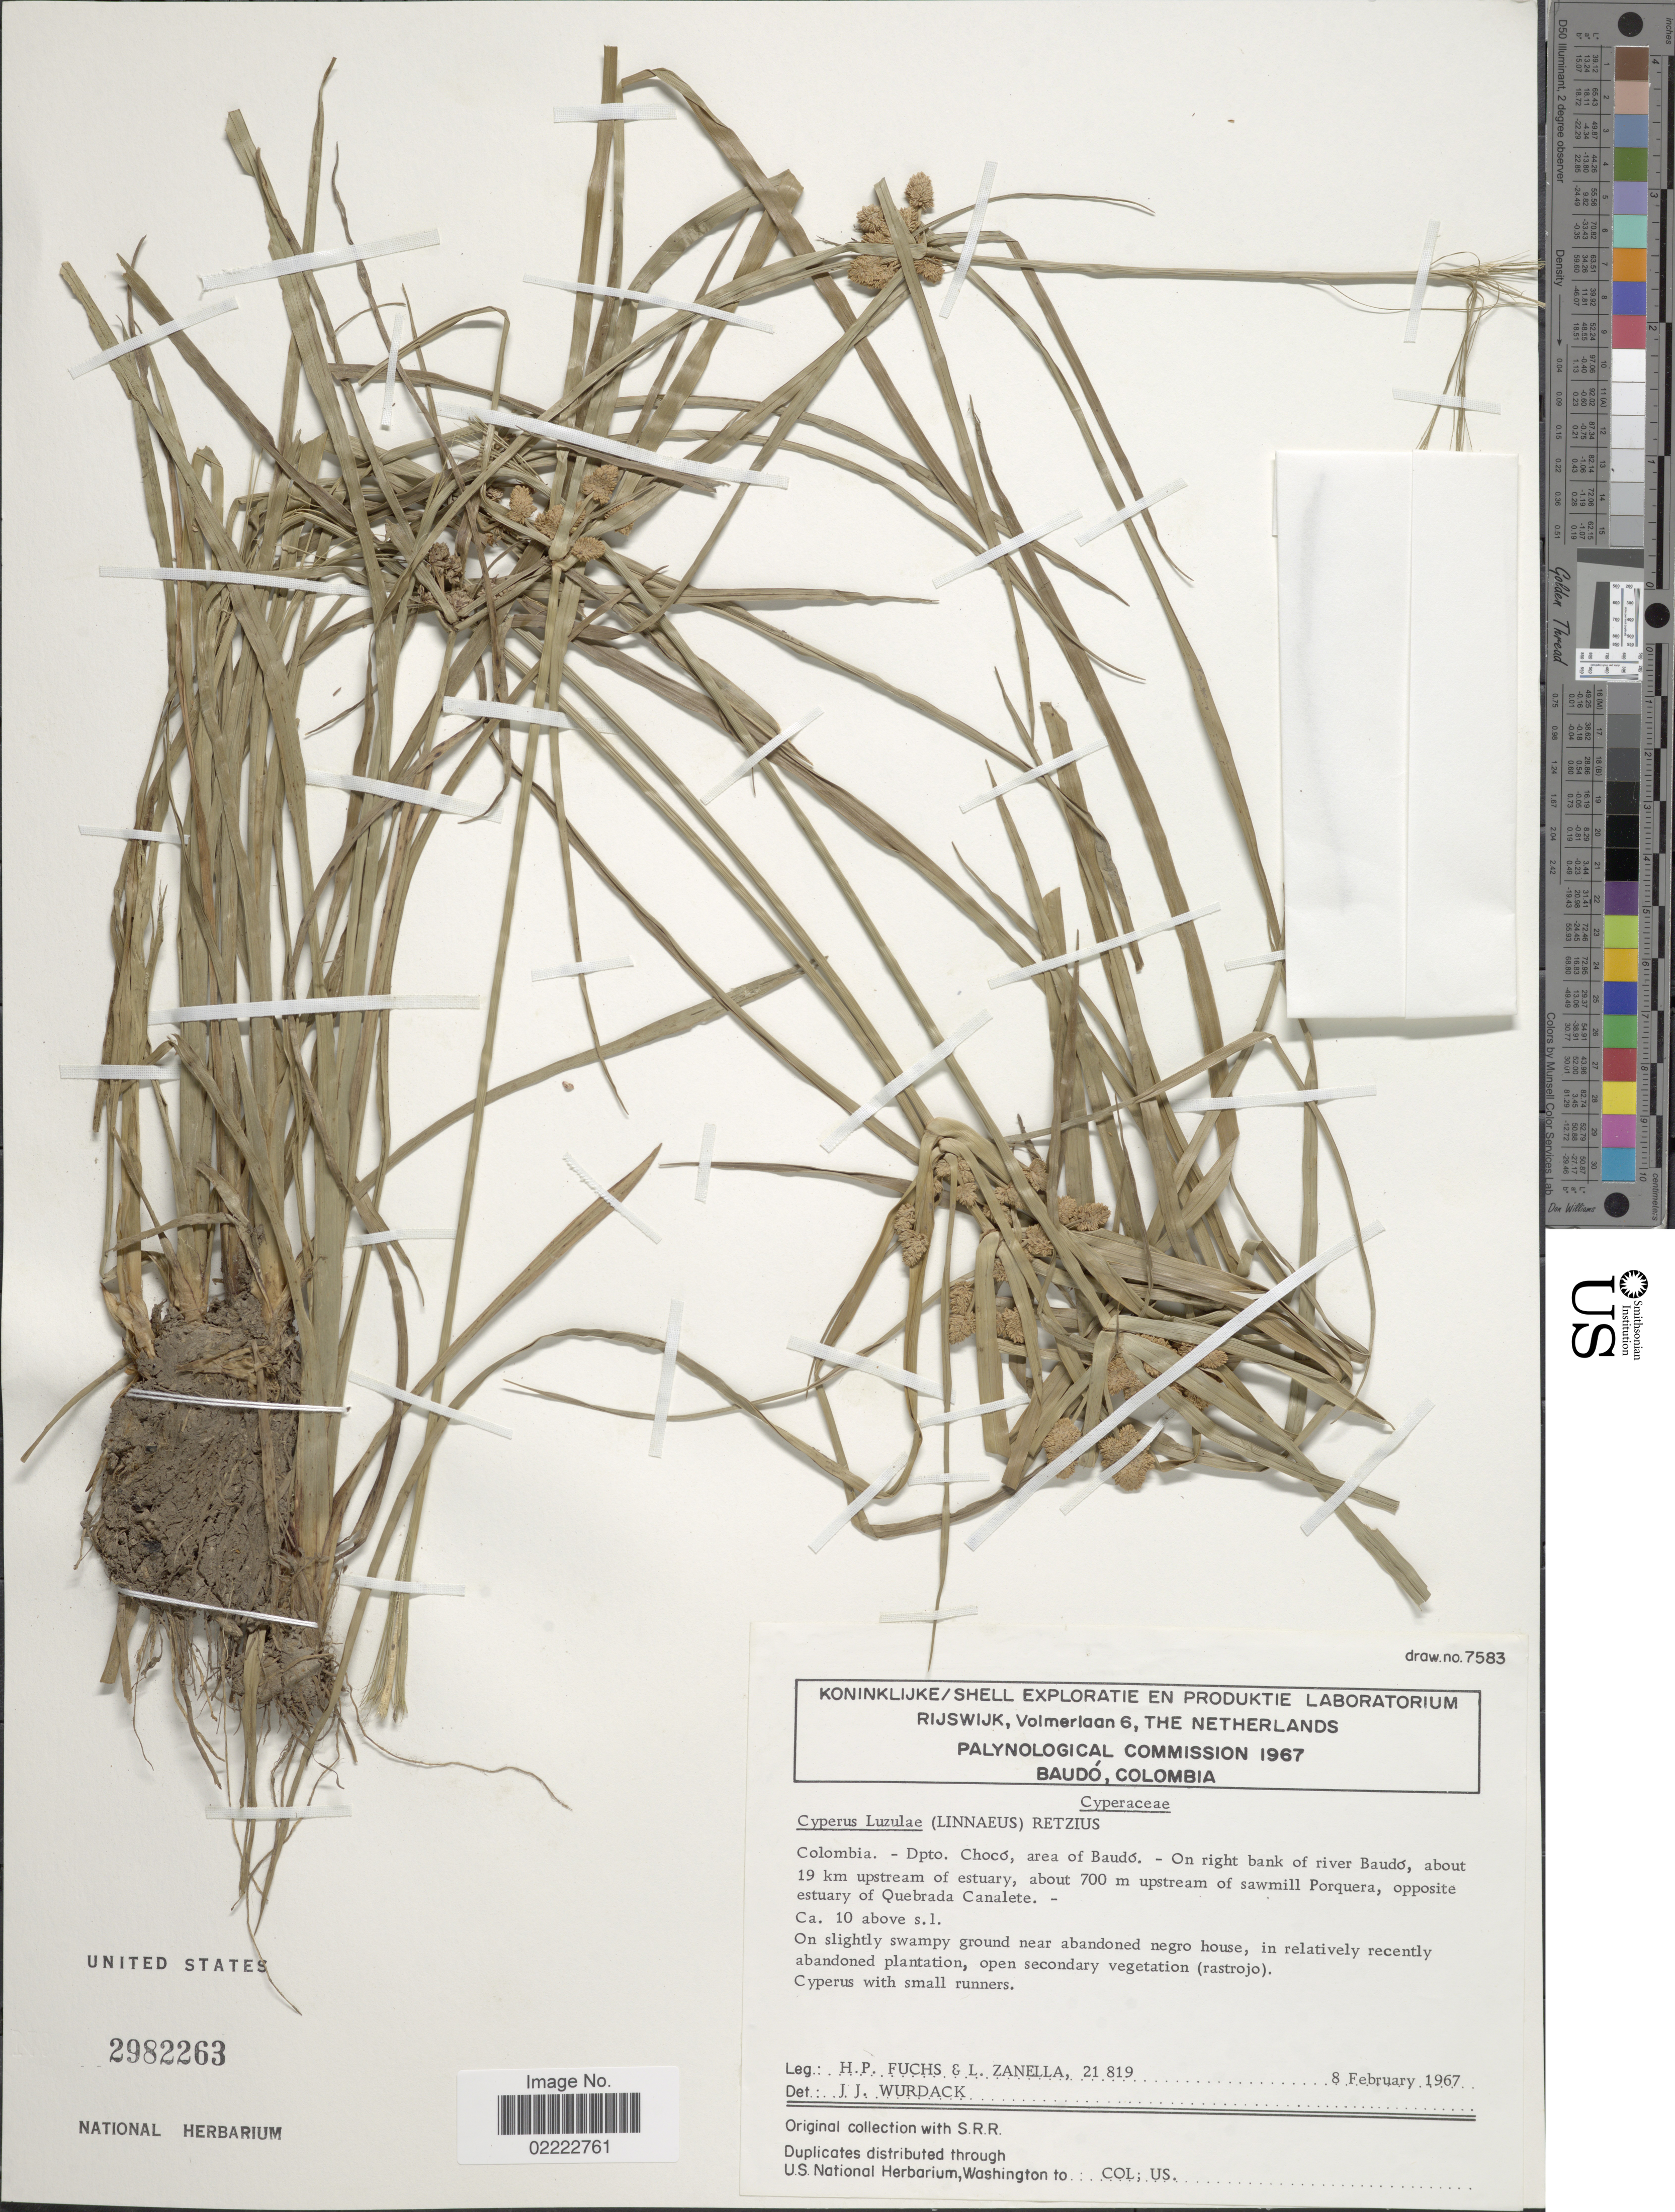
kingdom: Plantae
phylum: Tracheophyta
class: Liliopsida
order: Poales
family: Cyperaceae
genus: Cyperus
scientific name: Cyperus luzulae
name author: (L.) Rottb. ex Retz.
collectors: H. P. Fuchs & L. Zanella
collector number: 21819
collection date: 1967-02-08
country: Colombia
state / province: Chocó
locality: Dpto. Chocó, area of Baudó - On right bank of river Baudó, about 19 km upstream of estuary, about 700 m upstream of swamill Porquera, opposite estuary of Quebrada Canalete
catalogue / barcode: US 2982263